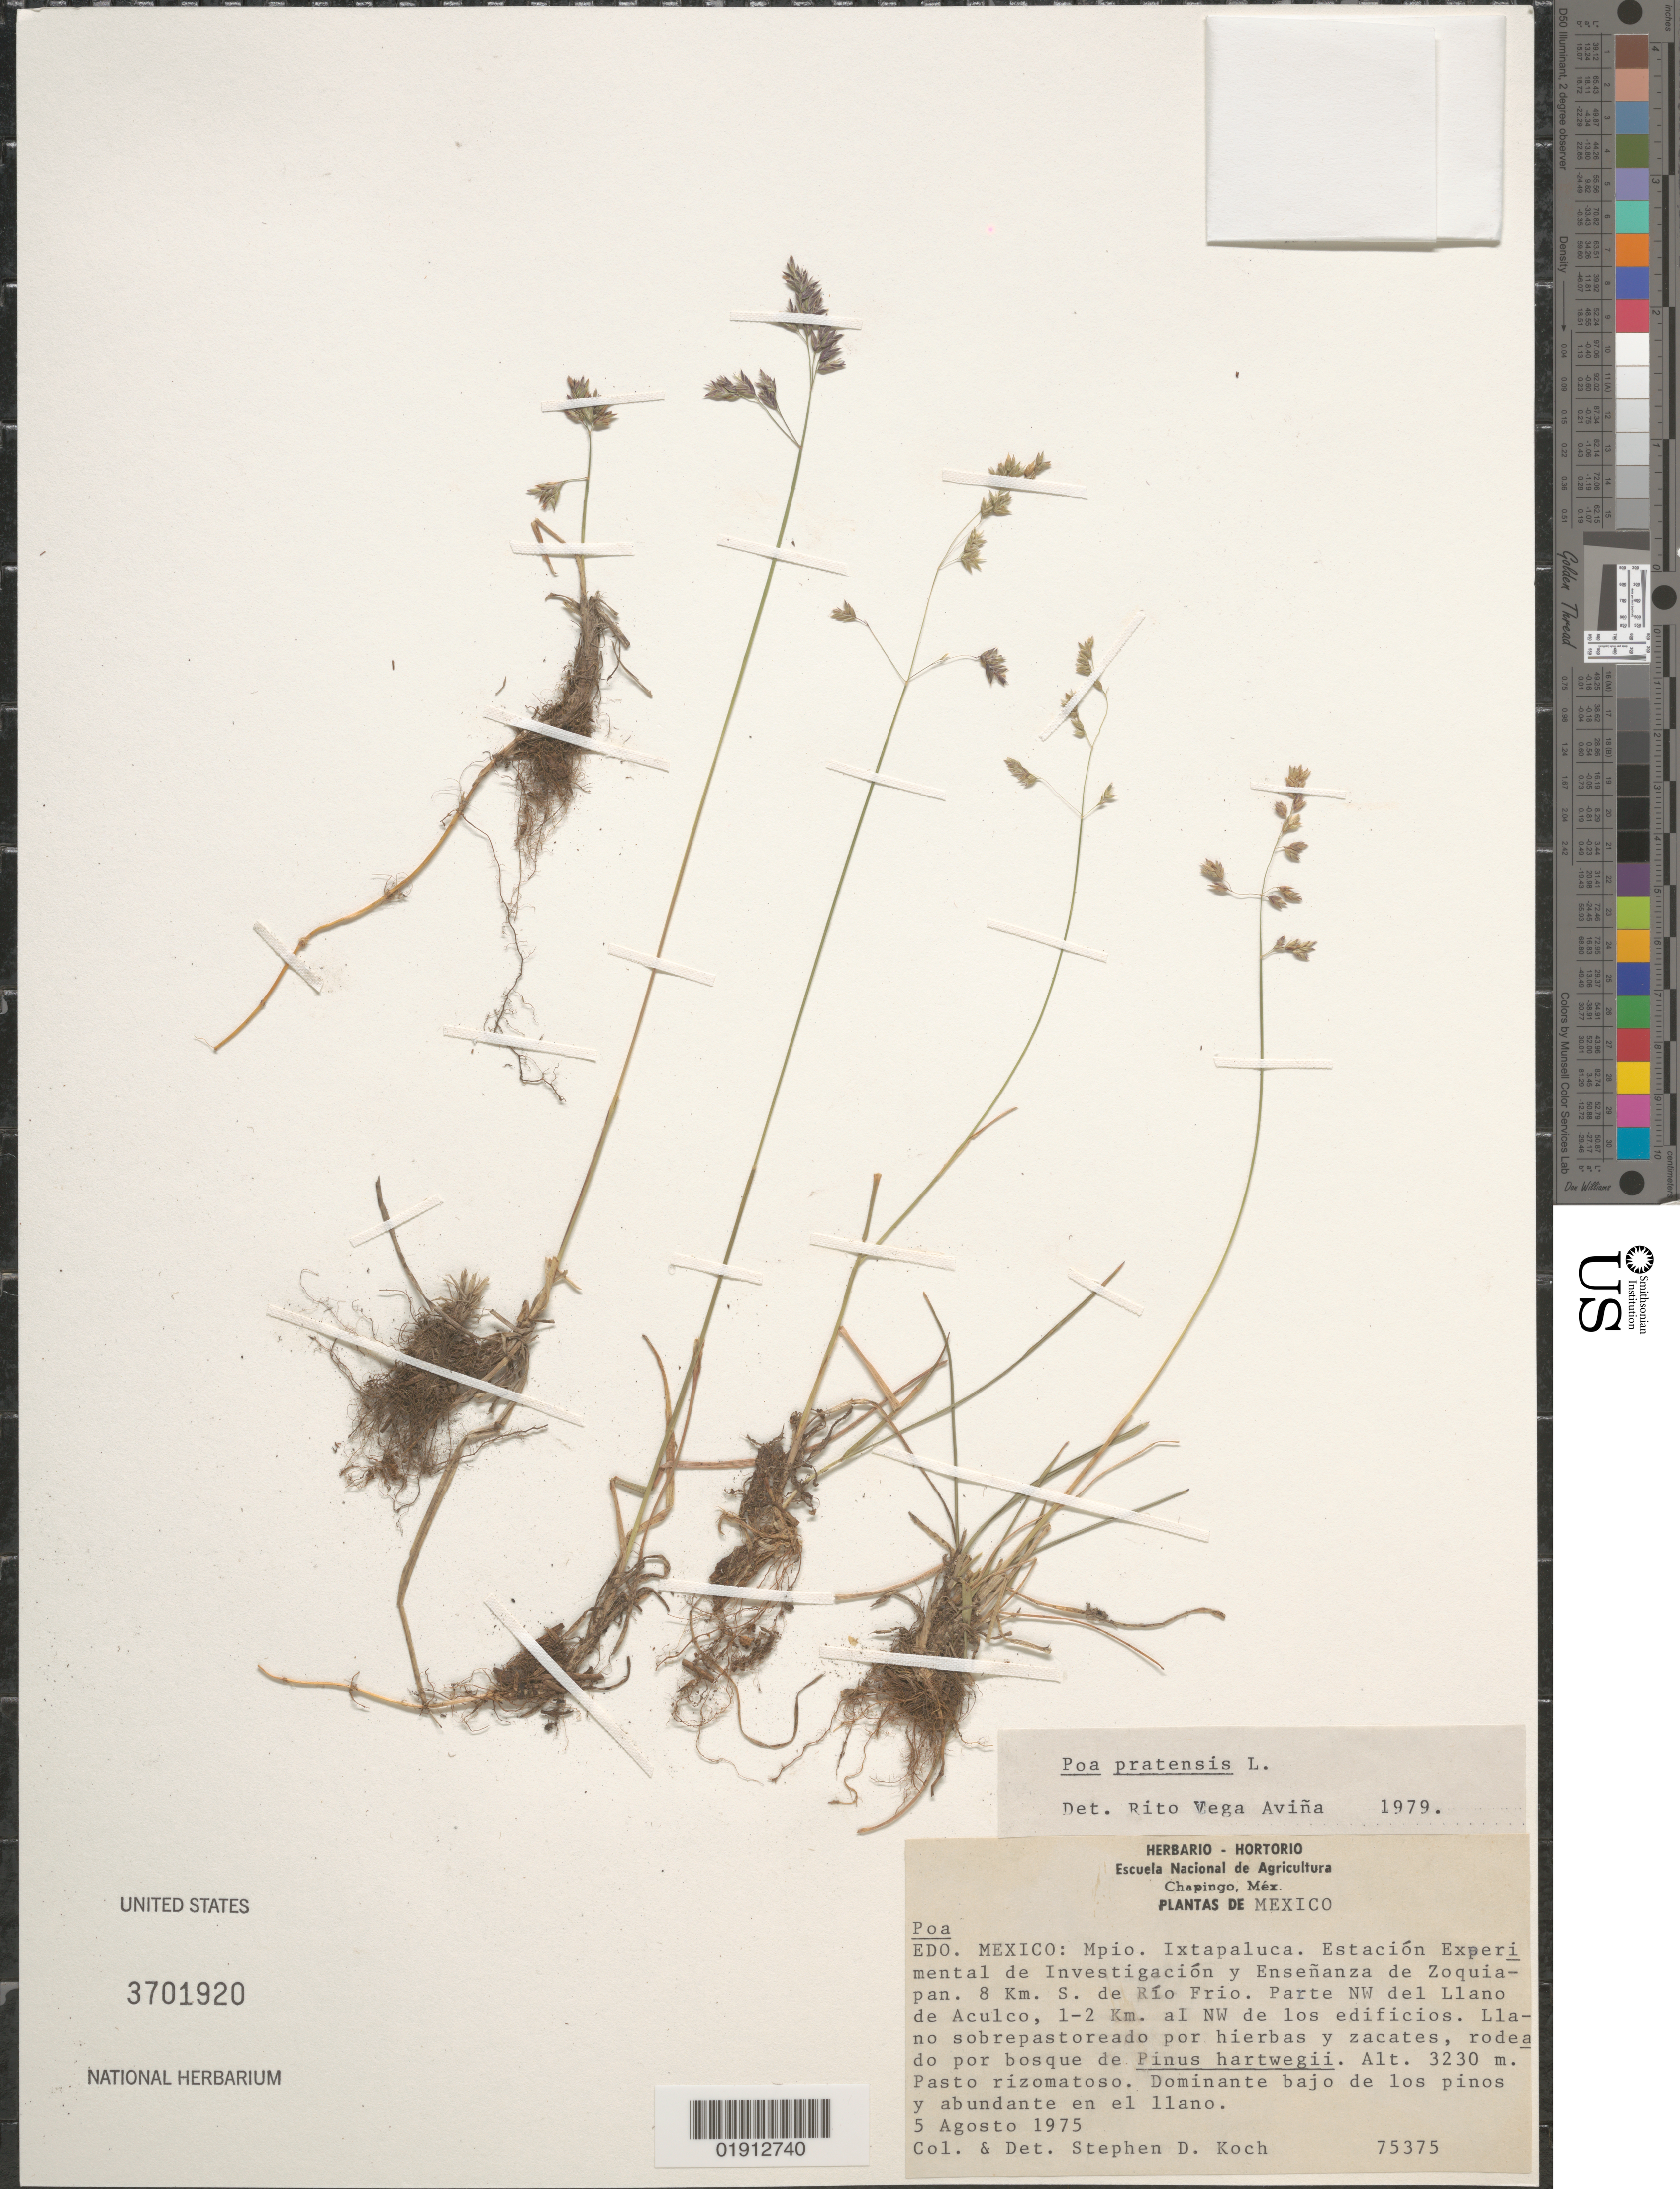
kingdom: Plantae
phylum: Tracheophyta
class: Liliopsida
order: Poales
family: Poaceae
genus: Poa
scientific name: Poa pratensis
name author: L.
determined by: Vega A., R.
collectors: S. D. Koch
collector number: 75375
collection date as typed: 5 Agosto 1975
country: Mexico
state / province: México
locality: Mpio. Ixtapaluca. Estacion Experimental de Investigacion y Ensenanza de Zoquiapan. 8 km. S de Rio Frio. Parte NW del Llano de Aculco, 1-2 km al NW de los edificios.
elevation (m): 3230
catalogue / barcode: US 3701920